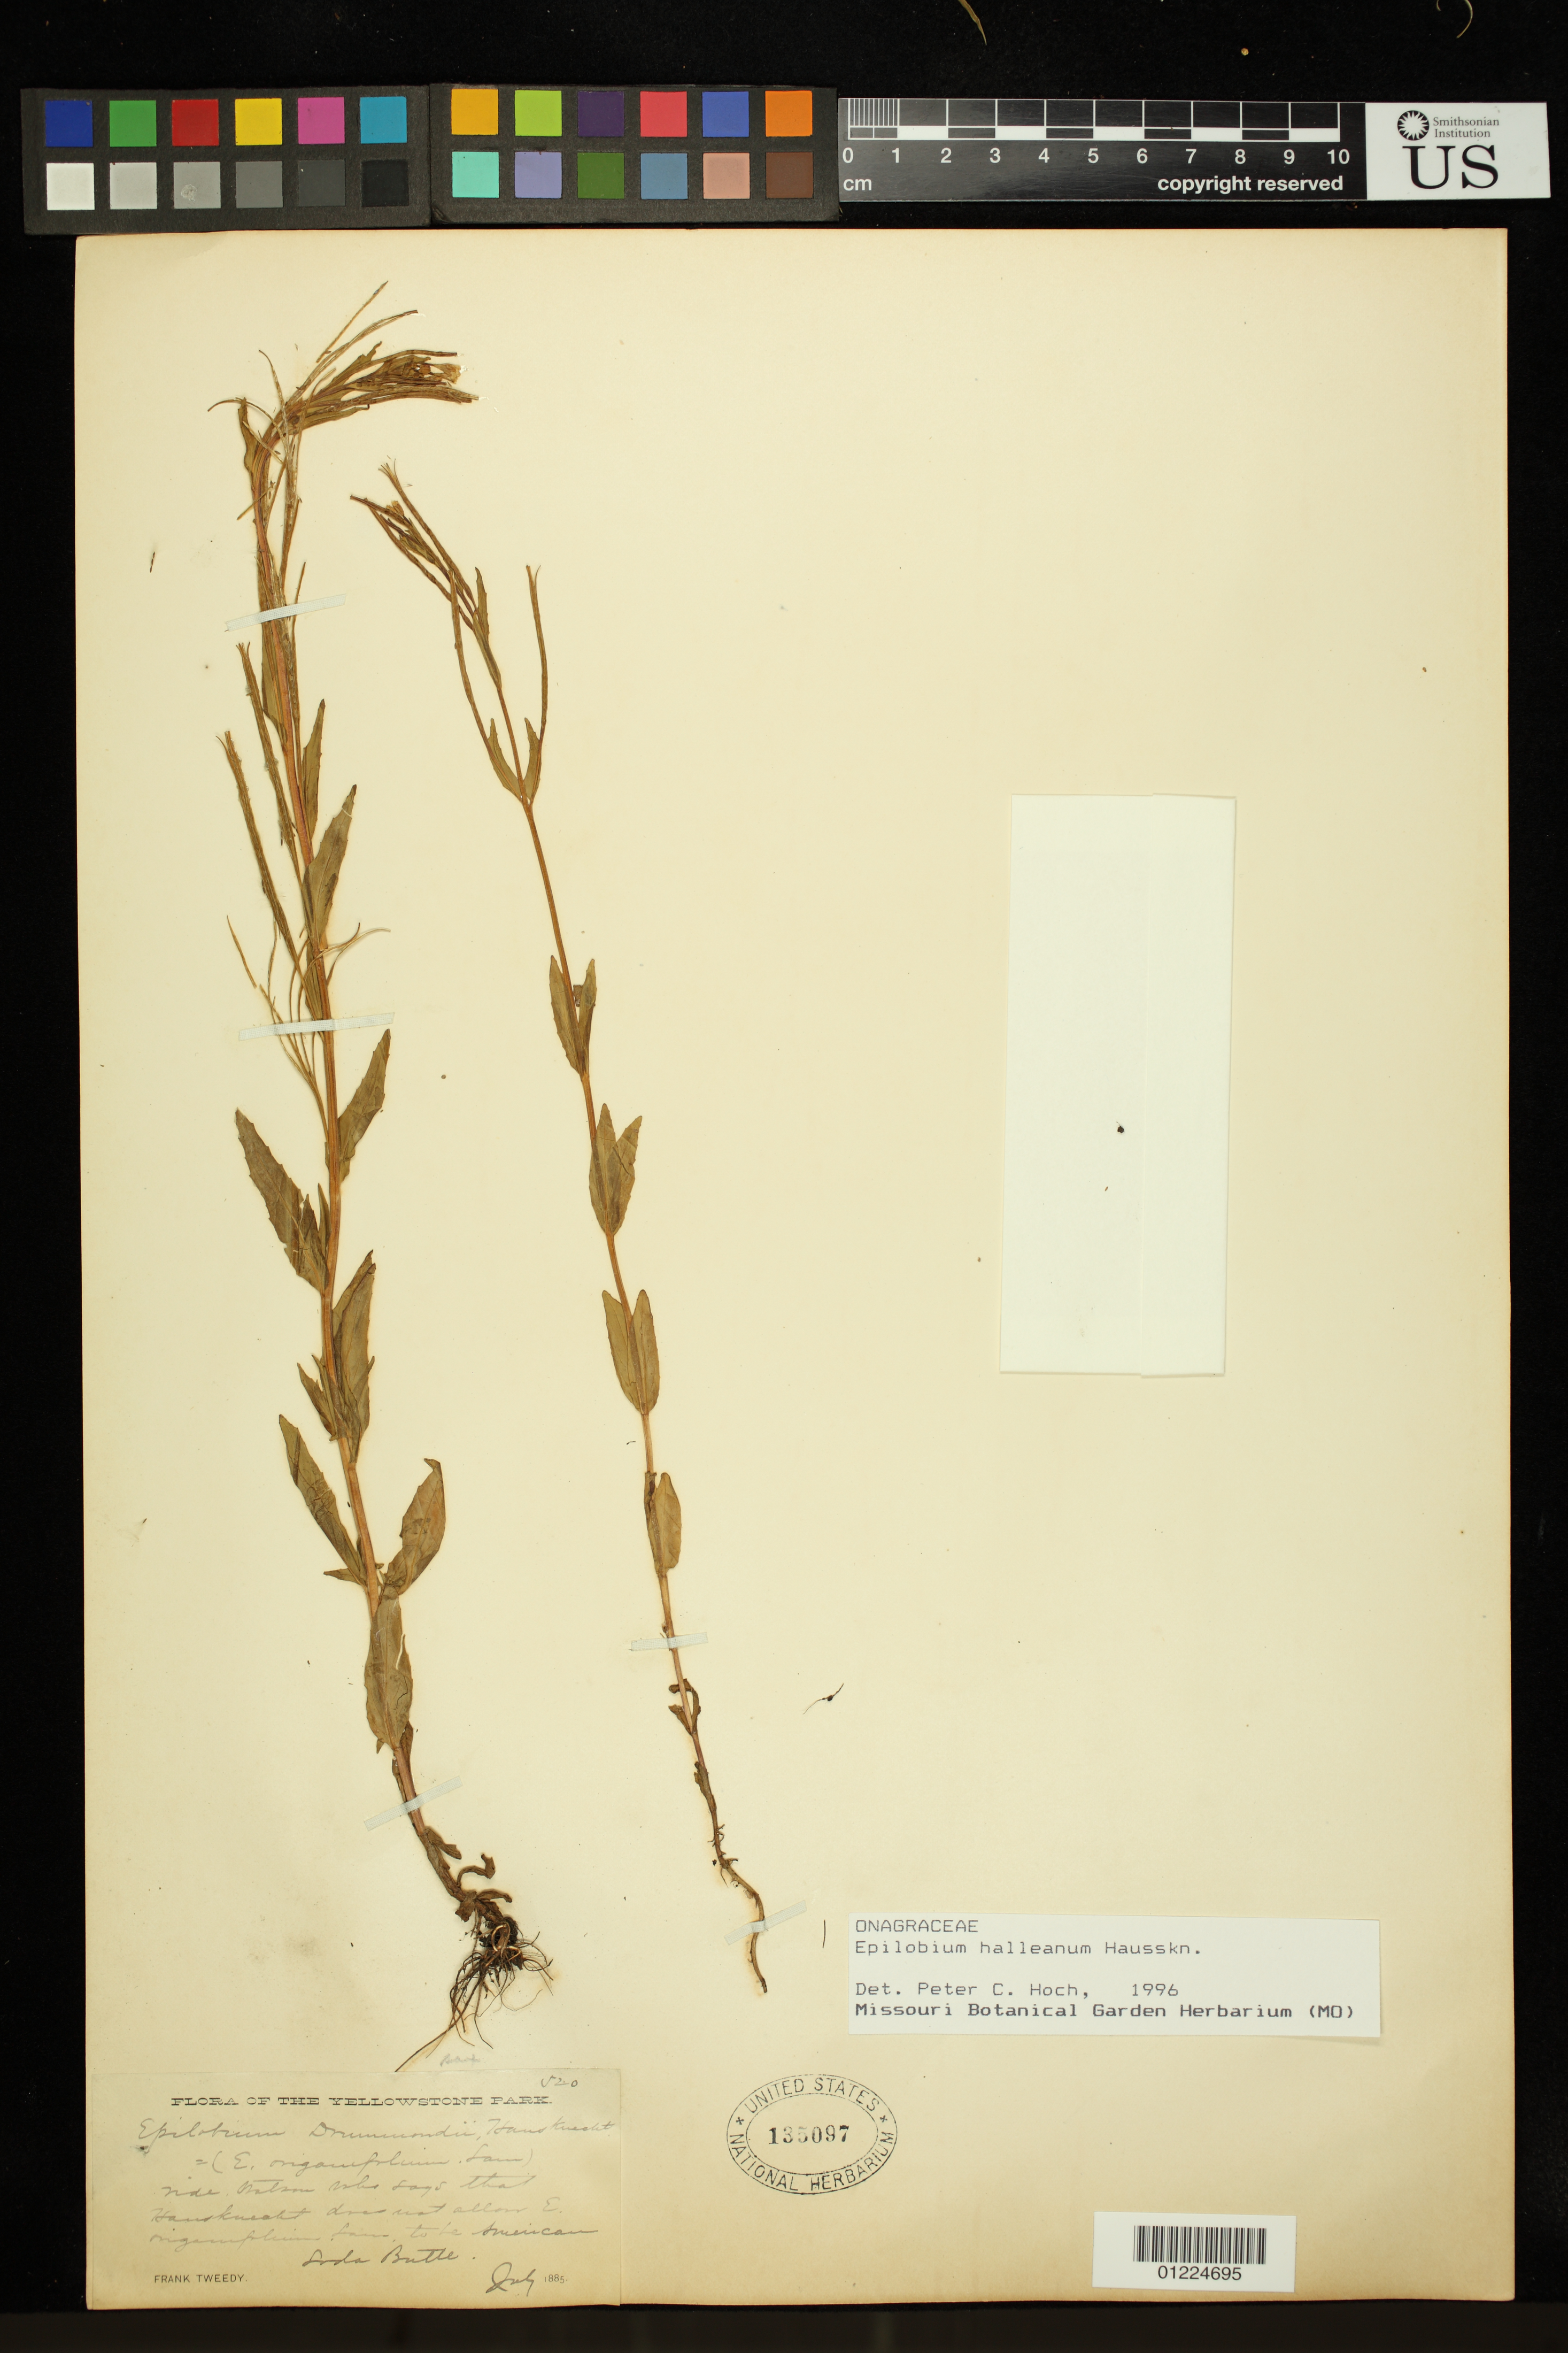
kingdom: Plantae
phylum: Tracheophyta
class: Magnoliopsida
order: Myrtales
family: Onagraceae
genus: Epilobium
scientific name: Epilobium hallianum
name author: Hausskn.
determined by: Hoch, P. C.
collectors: F. Tweedy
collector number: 520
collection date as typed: Jul 1885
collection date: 1885-07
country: United States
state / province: Wyoming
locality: Soda butte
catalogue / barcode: US 135097